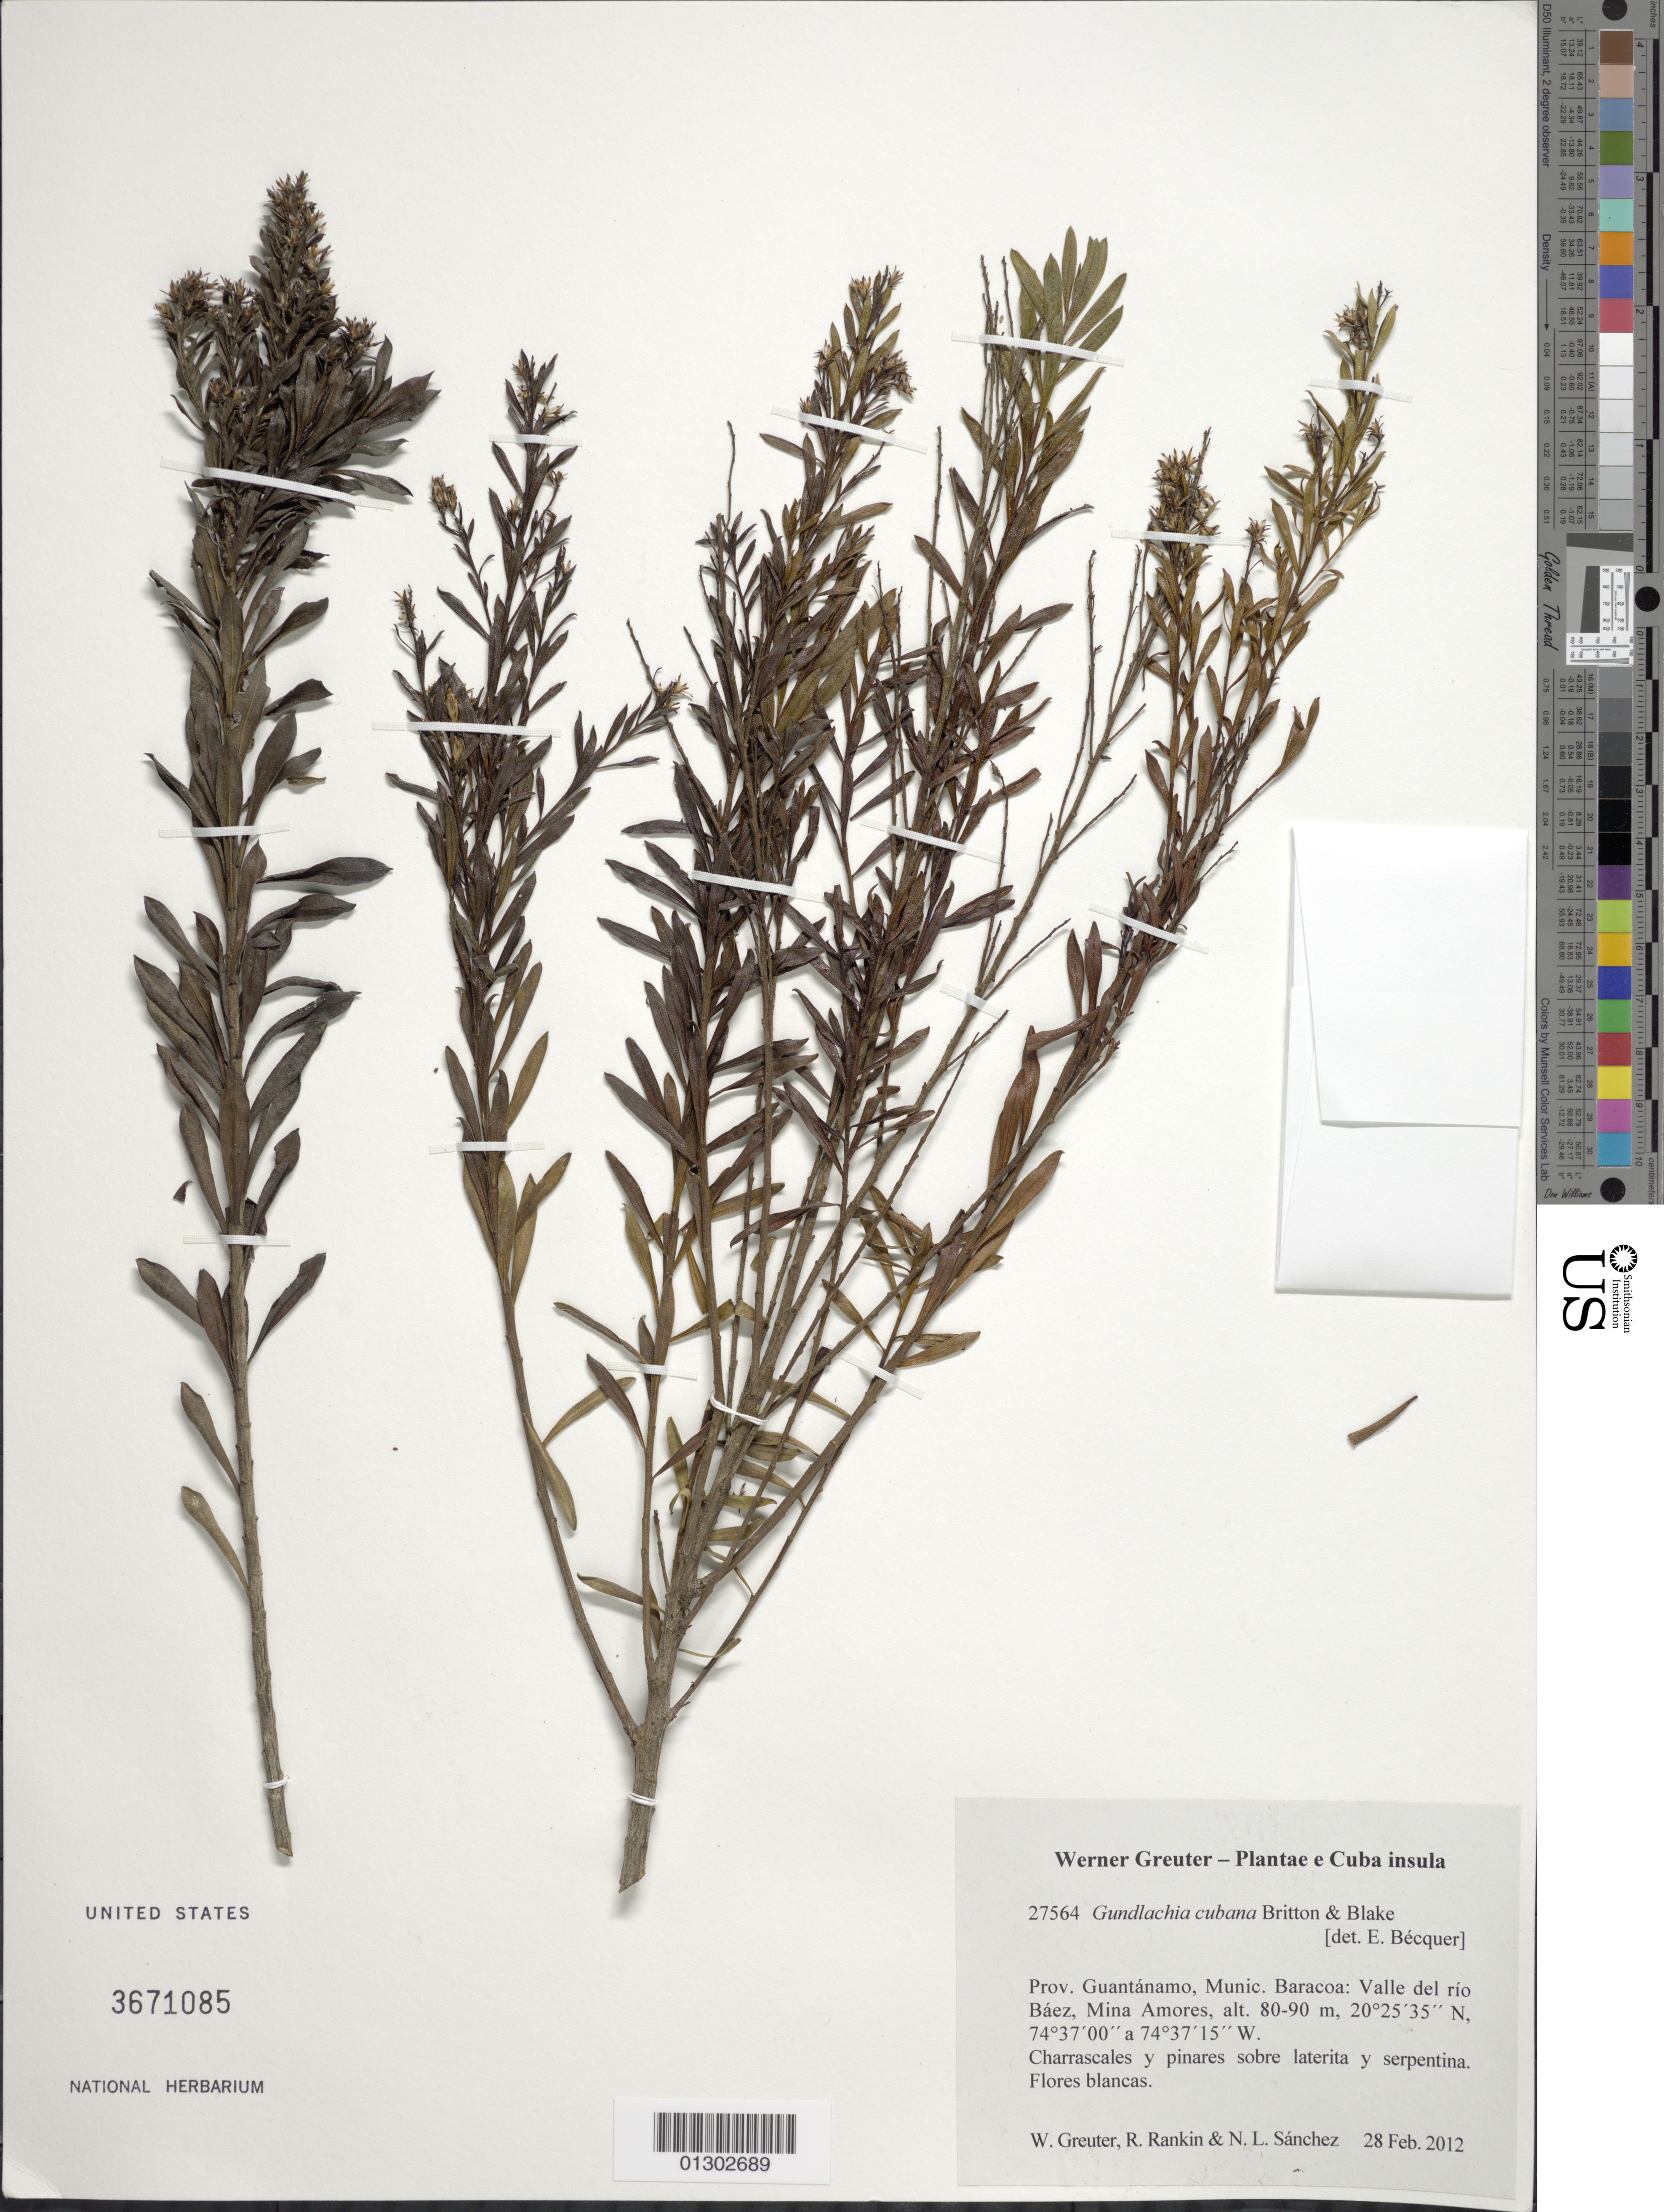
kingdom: Plantae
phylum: Tracheophyta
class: Magnoliopsida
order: Asterales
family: Asteraceae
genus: Gundlachia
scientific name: Gundlachia cubana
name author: Britton & S.F. Blake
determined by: Bécquer Granados, E. R., (HAJB)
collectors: W. R. Greuter, R. Rankin Rodriguez & N. Sanchez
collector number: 27564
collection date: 2012-02-28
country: Cuba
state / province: Guantanamo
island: Cuba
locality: Munic. Baracoa; valle del río Báez, Mina Amores.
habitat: Charrascales y pinares sobre laterita y serpentina.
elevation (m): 80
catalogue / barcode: US 3671085